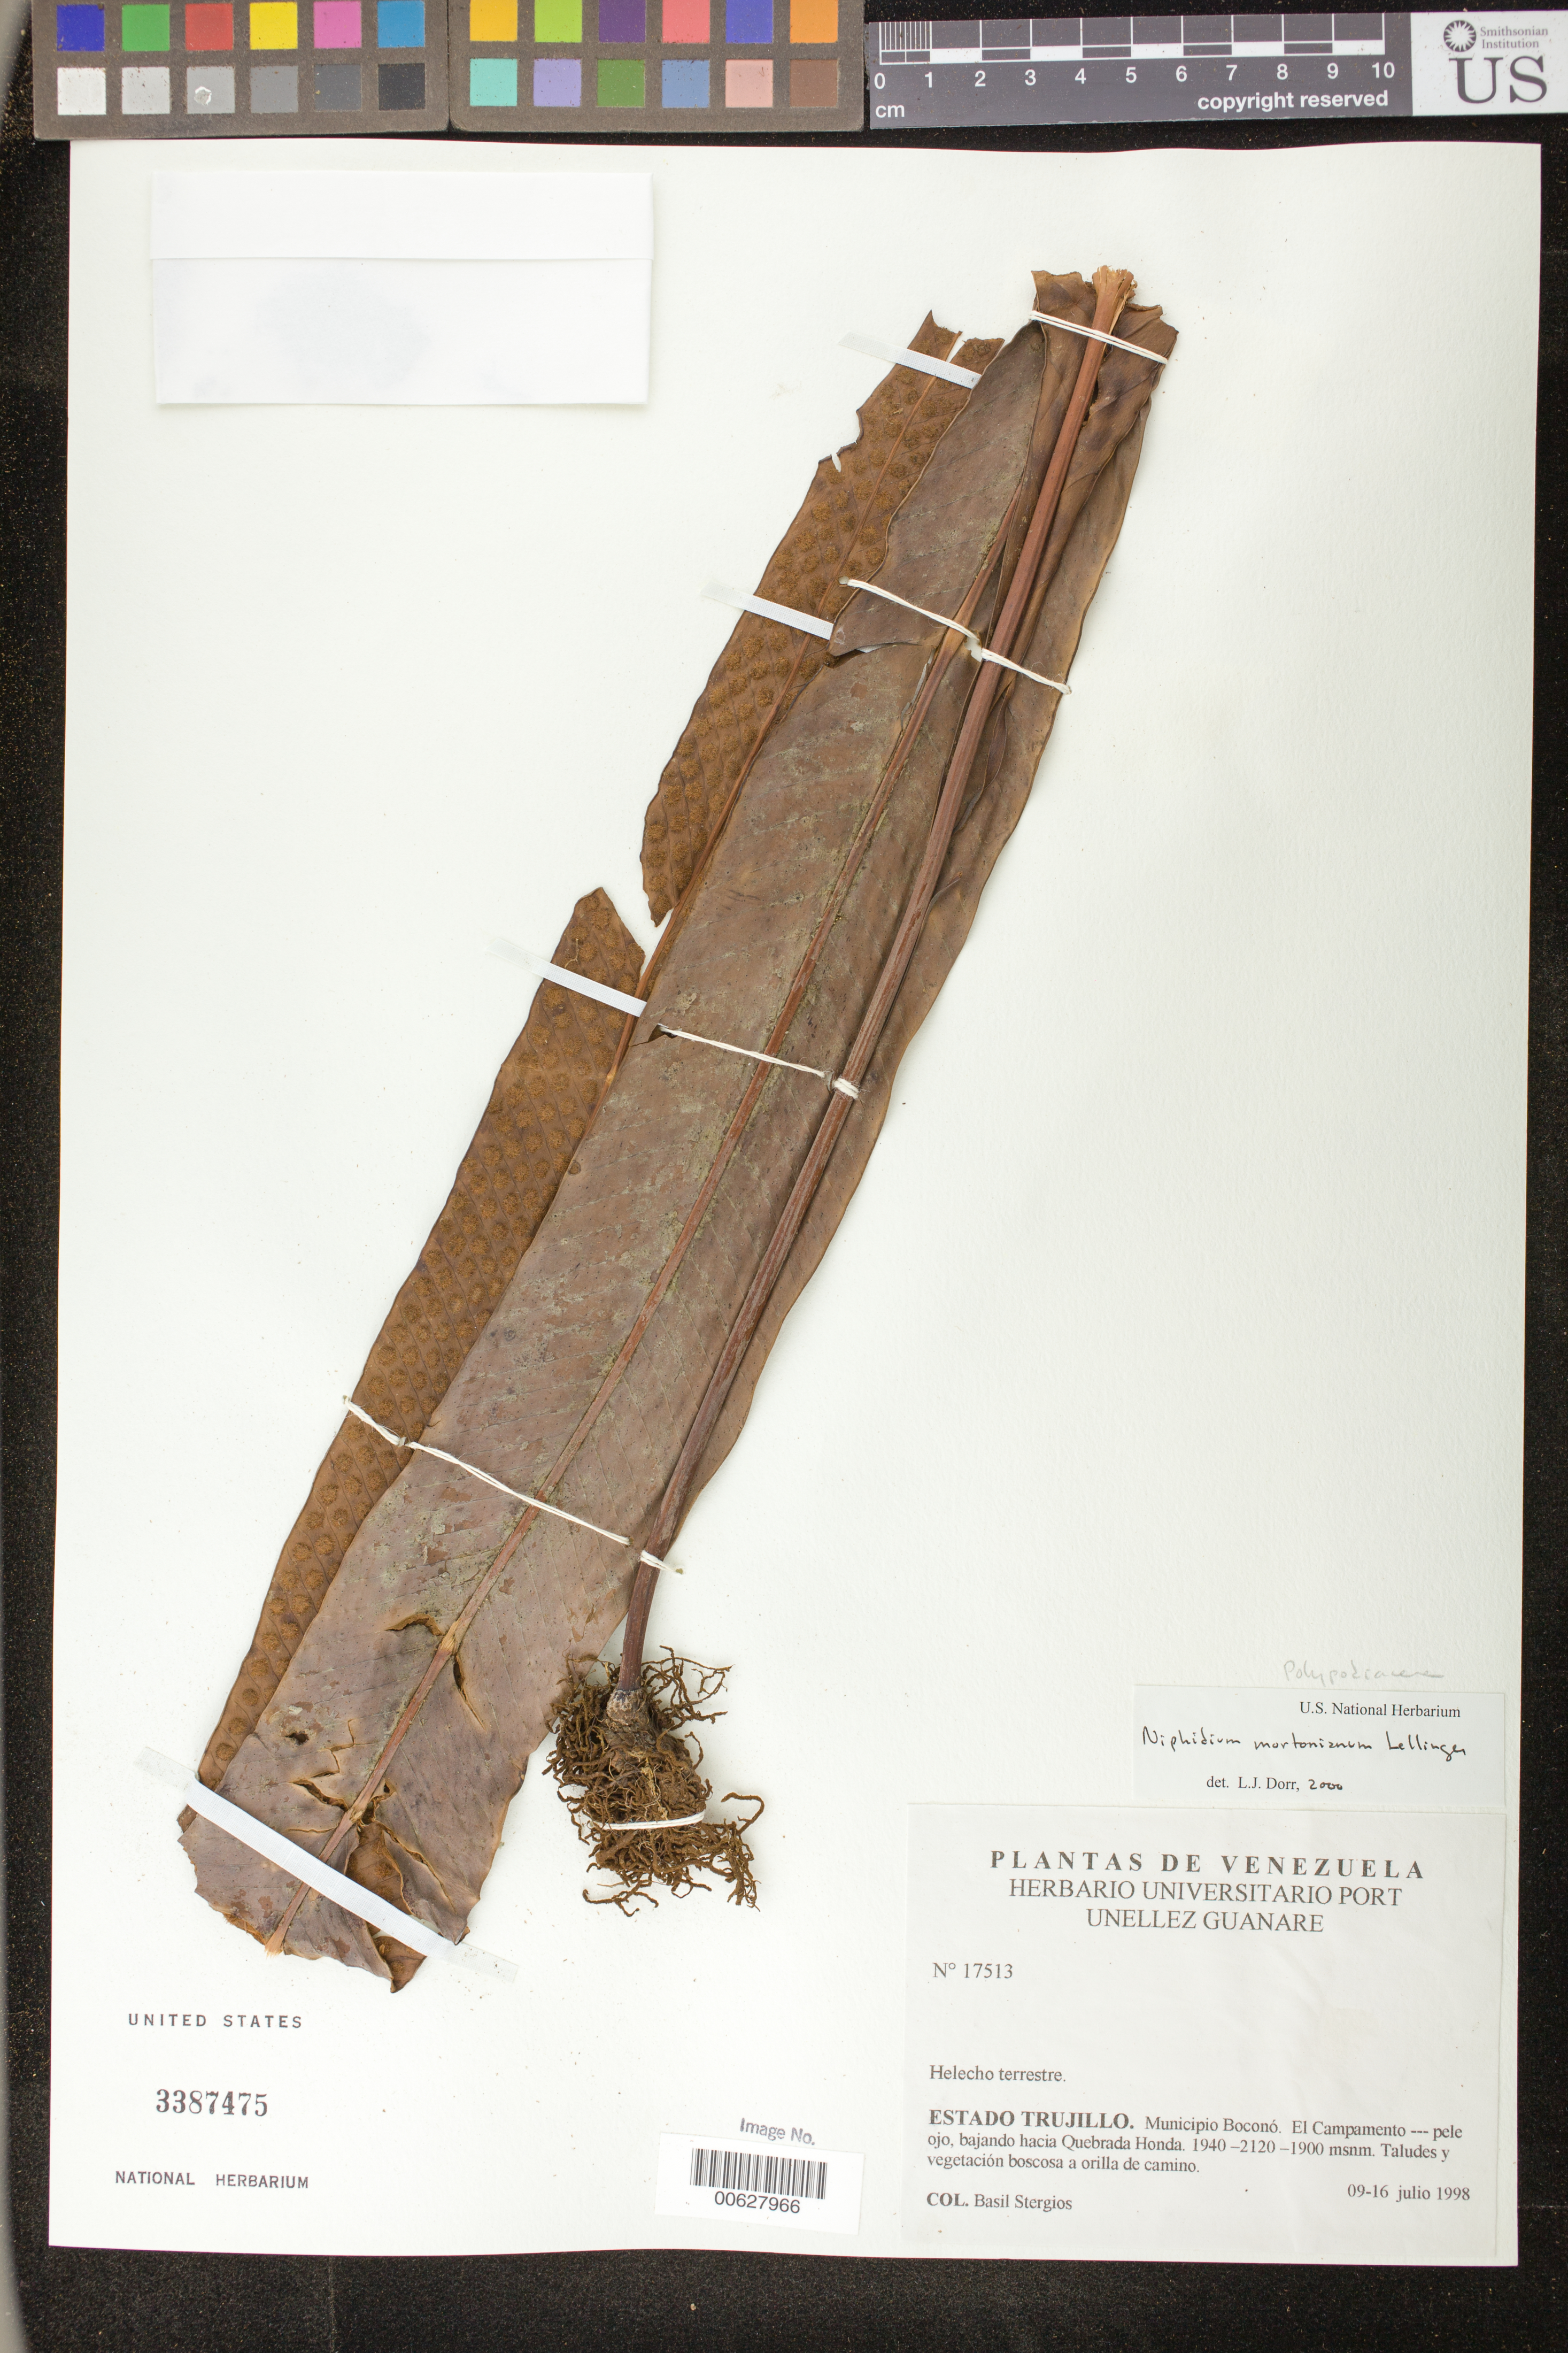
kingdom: Plantae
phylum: Tracheophyta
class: Polypodiopsida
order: Polypodiales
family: Polypodiaceae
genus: Niphidium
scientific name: Niphidium mortonianum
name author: Lellinger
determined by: Dorr, L. J., (BOT), Smithsonian Institution - National Museum of Natural History (UNITED STATES)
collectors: B. G. Stergios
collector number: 17513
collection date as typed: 09 Jul 1998 to 16 Jul 1998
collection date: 1998-07-09/1998-07-16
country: Venezuela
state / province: Trujillo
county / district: Boconó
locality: Parque Nacional Guaramacal, El campamento-pele ojo, bajando hacia Quebrada Honda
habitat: Taludes y vegetación boscosa a orilla de camino.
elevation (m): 1900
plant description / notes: PORT, UC, US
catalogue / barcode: US 3387475